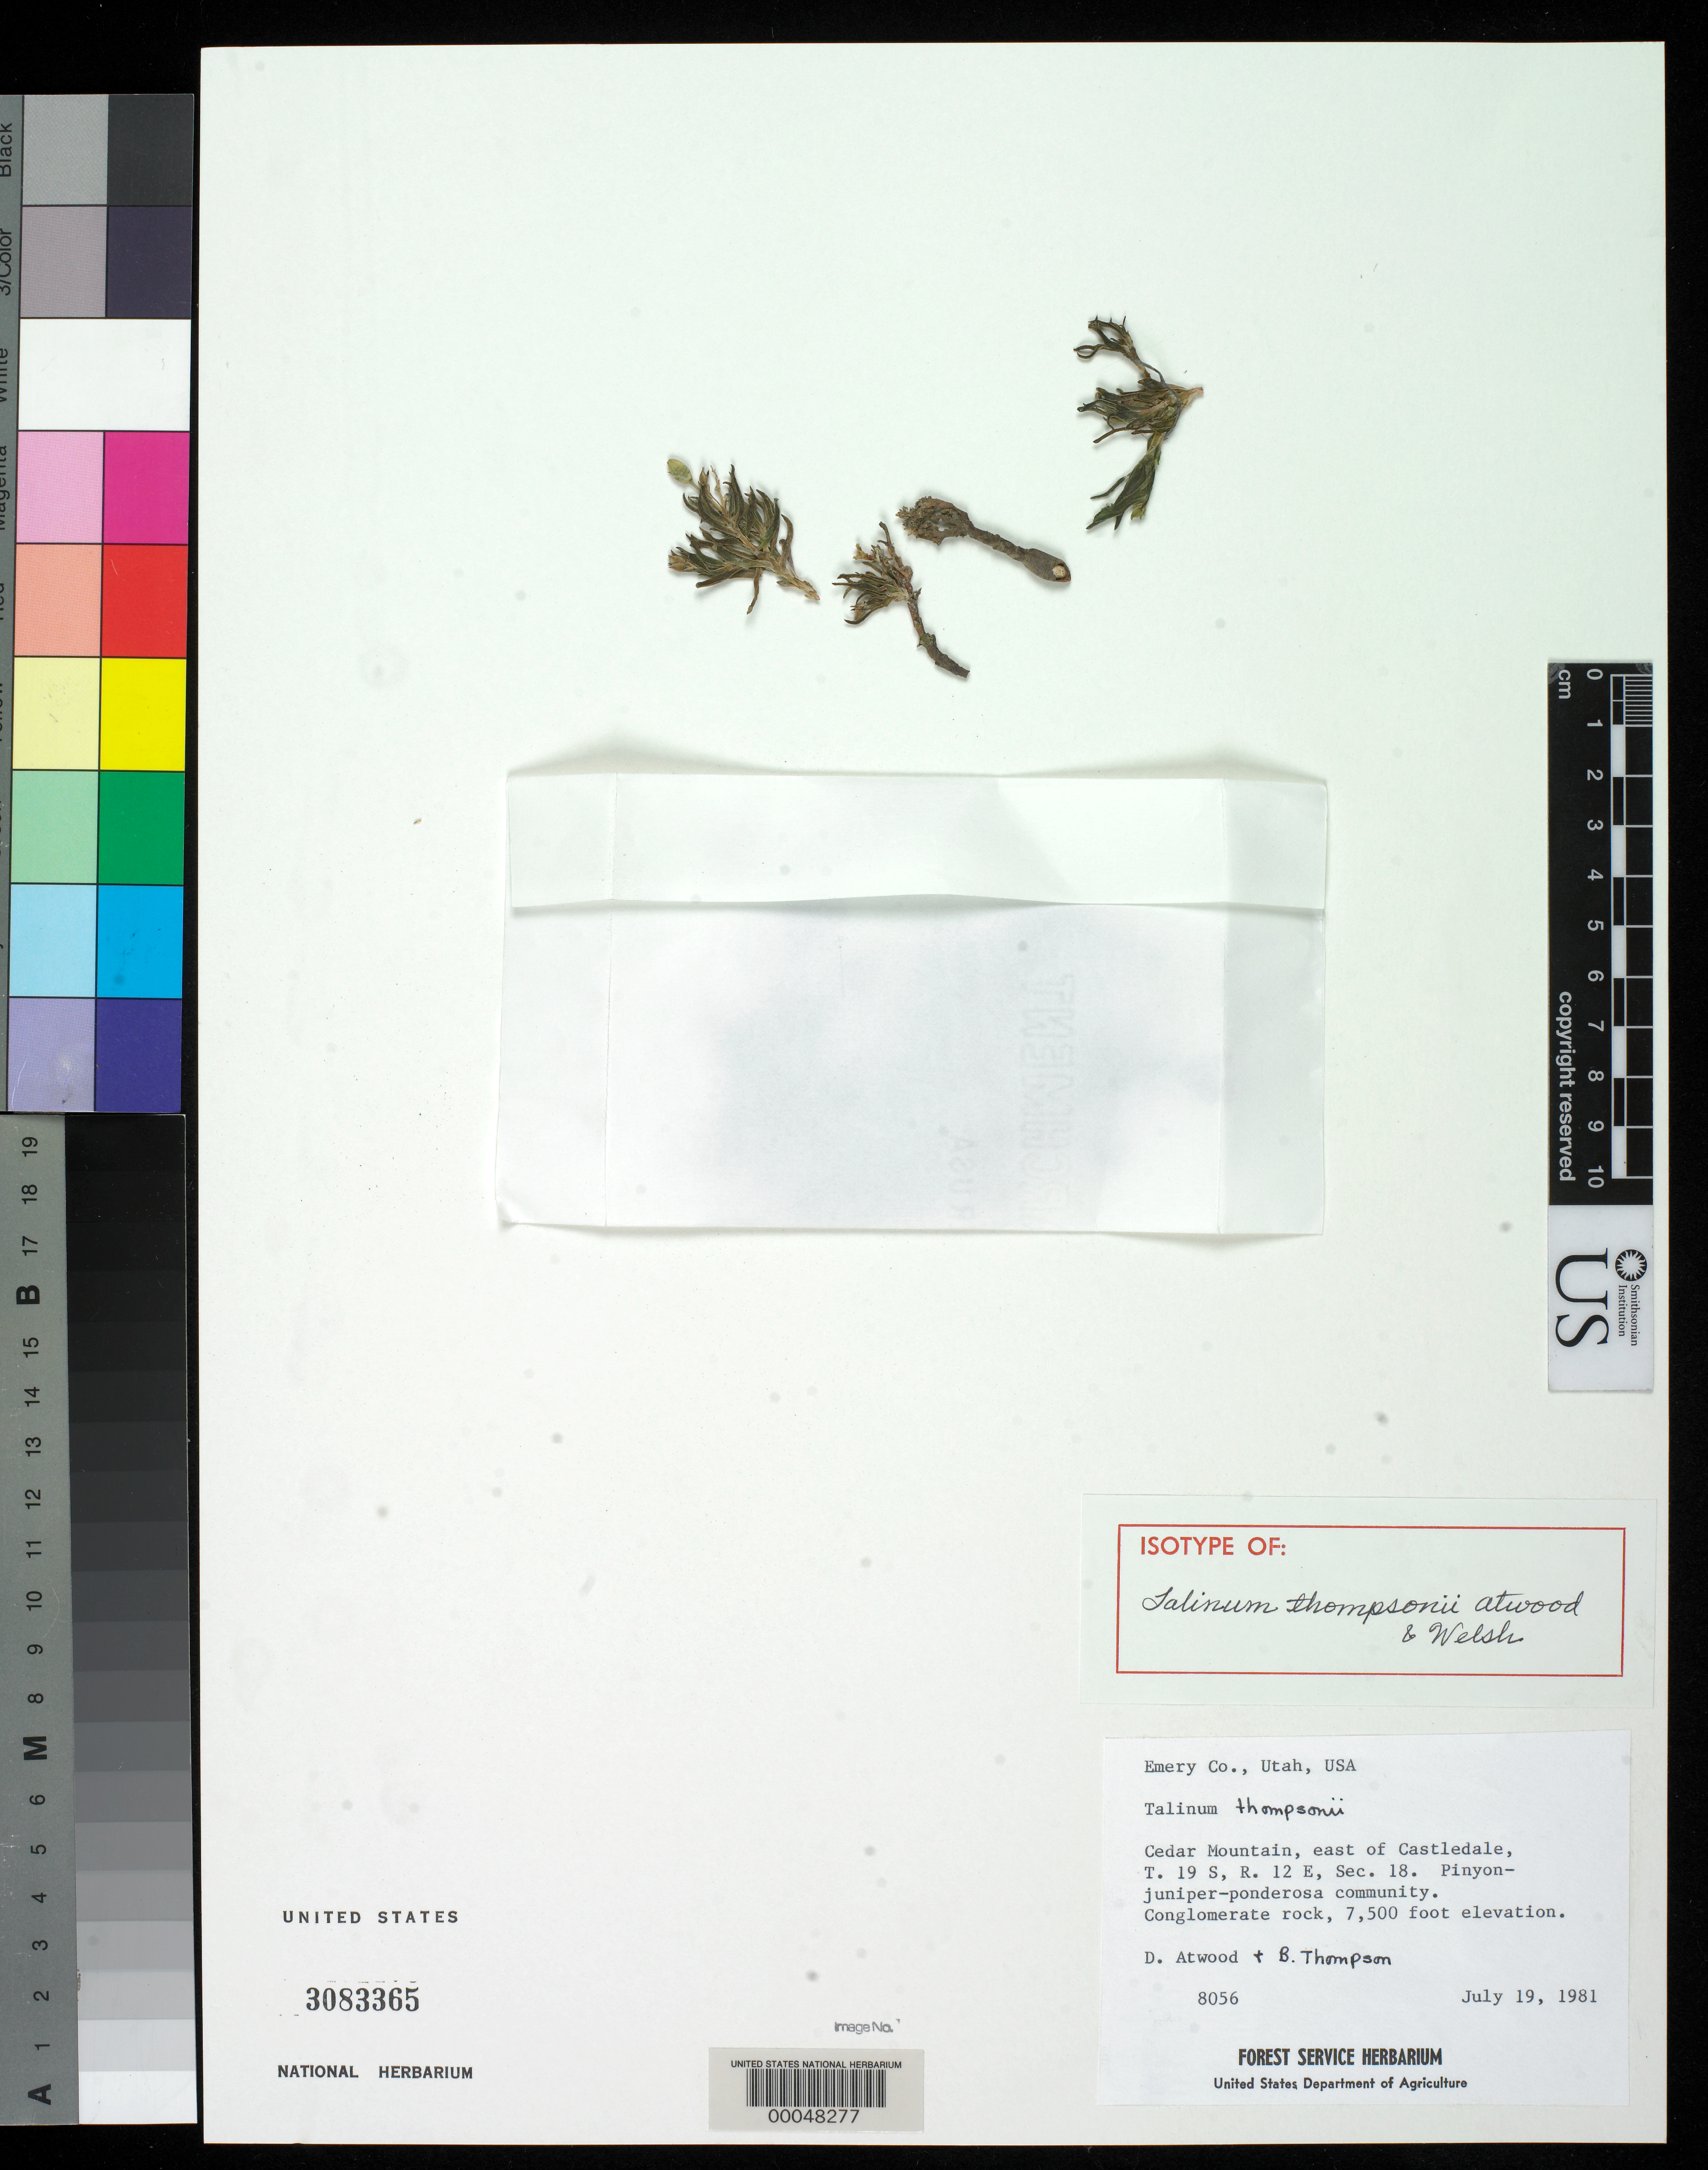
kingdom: Plantae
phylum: Tracheophyta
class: Magnoliopsida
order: Caryophyllales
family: Talinaceae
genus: Talinum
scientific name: Talinum thompsonii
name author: Atwood & S.L. Welsh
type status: Isotype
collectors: N. Atwood & R. Thompson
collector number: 8056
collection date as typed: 19 Jul 1981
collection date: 1981-07-19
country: United States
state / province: Utah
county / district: Emery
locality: Cedar Mountain, E of Castledale, T19S, R12E, sec 18.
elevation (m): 2286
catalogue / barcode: US 3083365